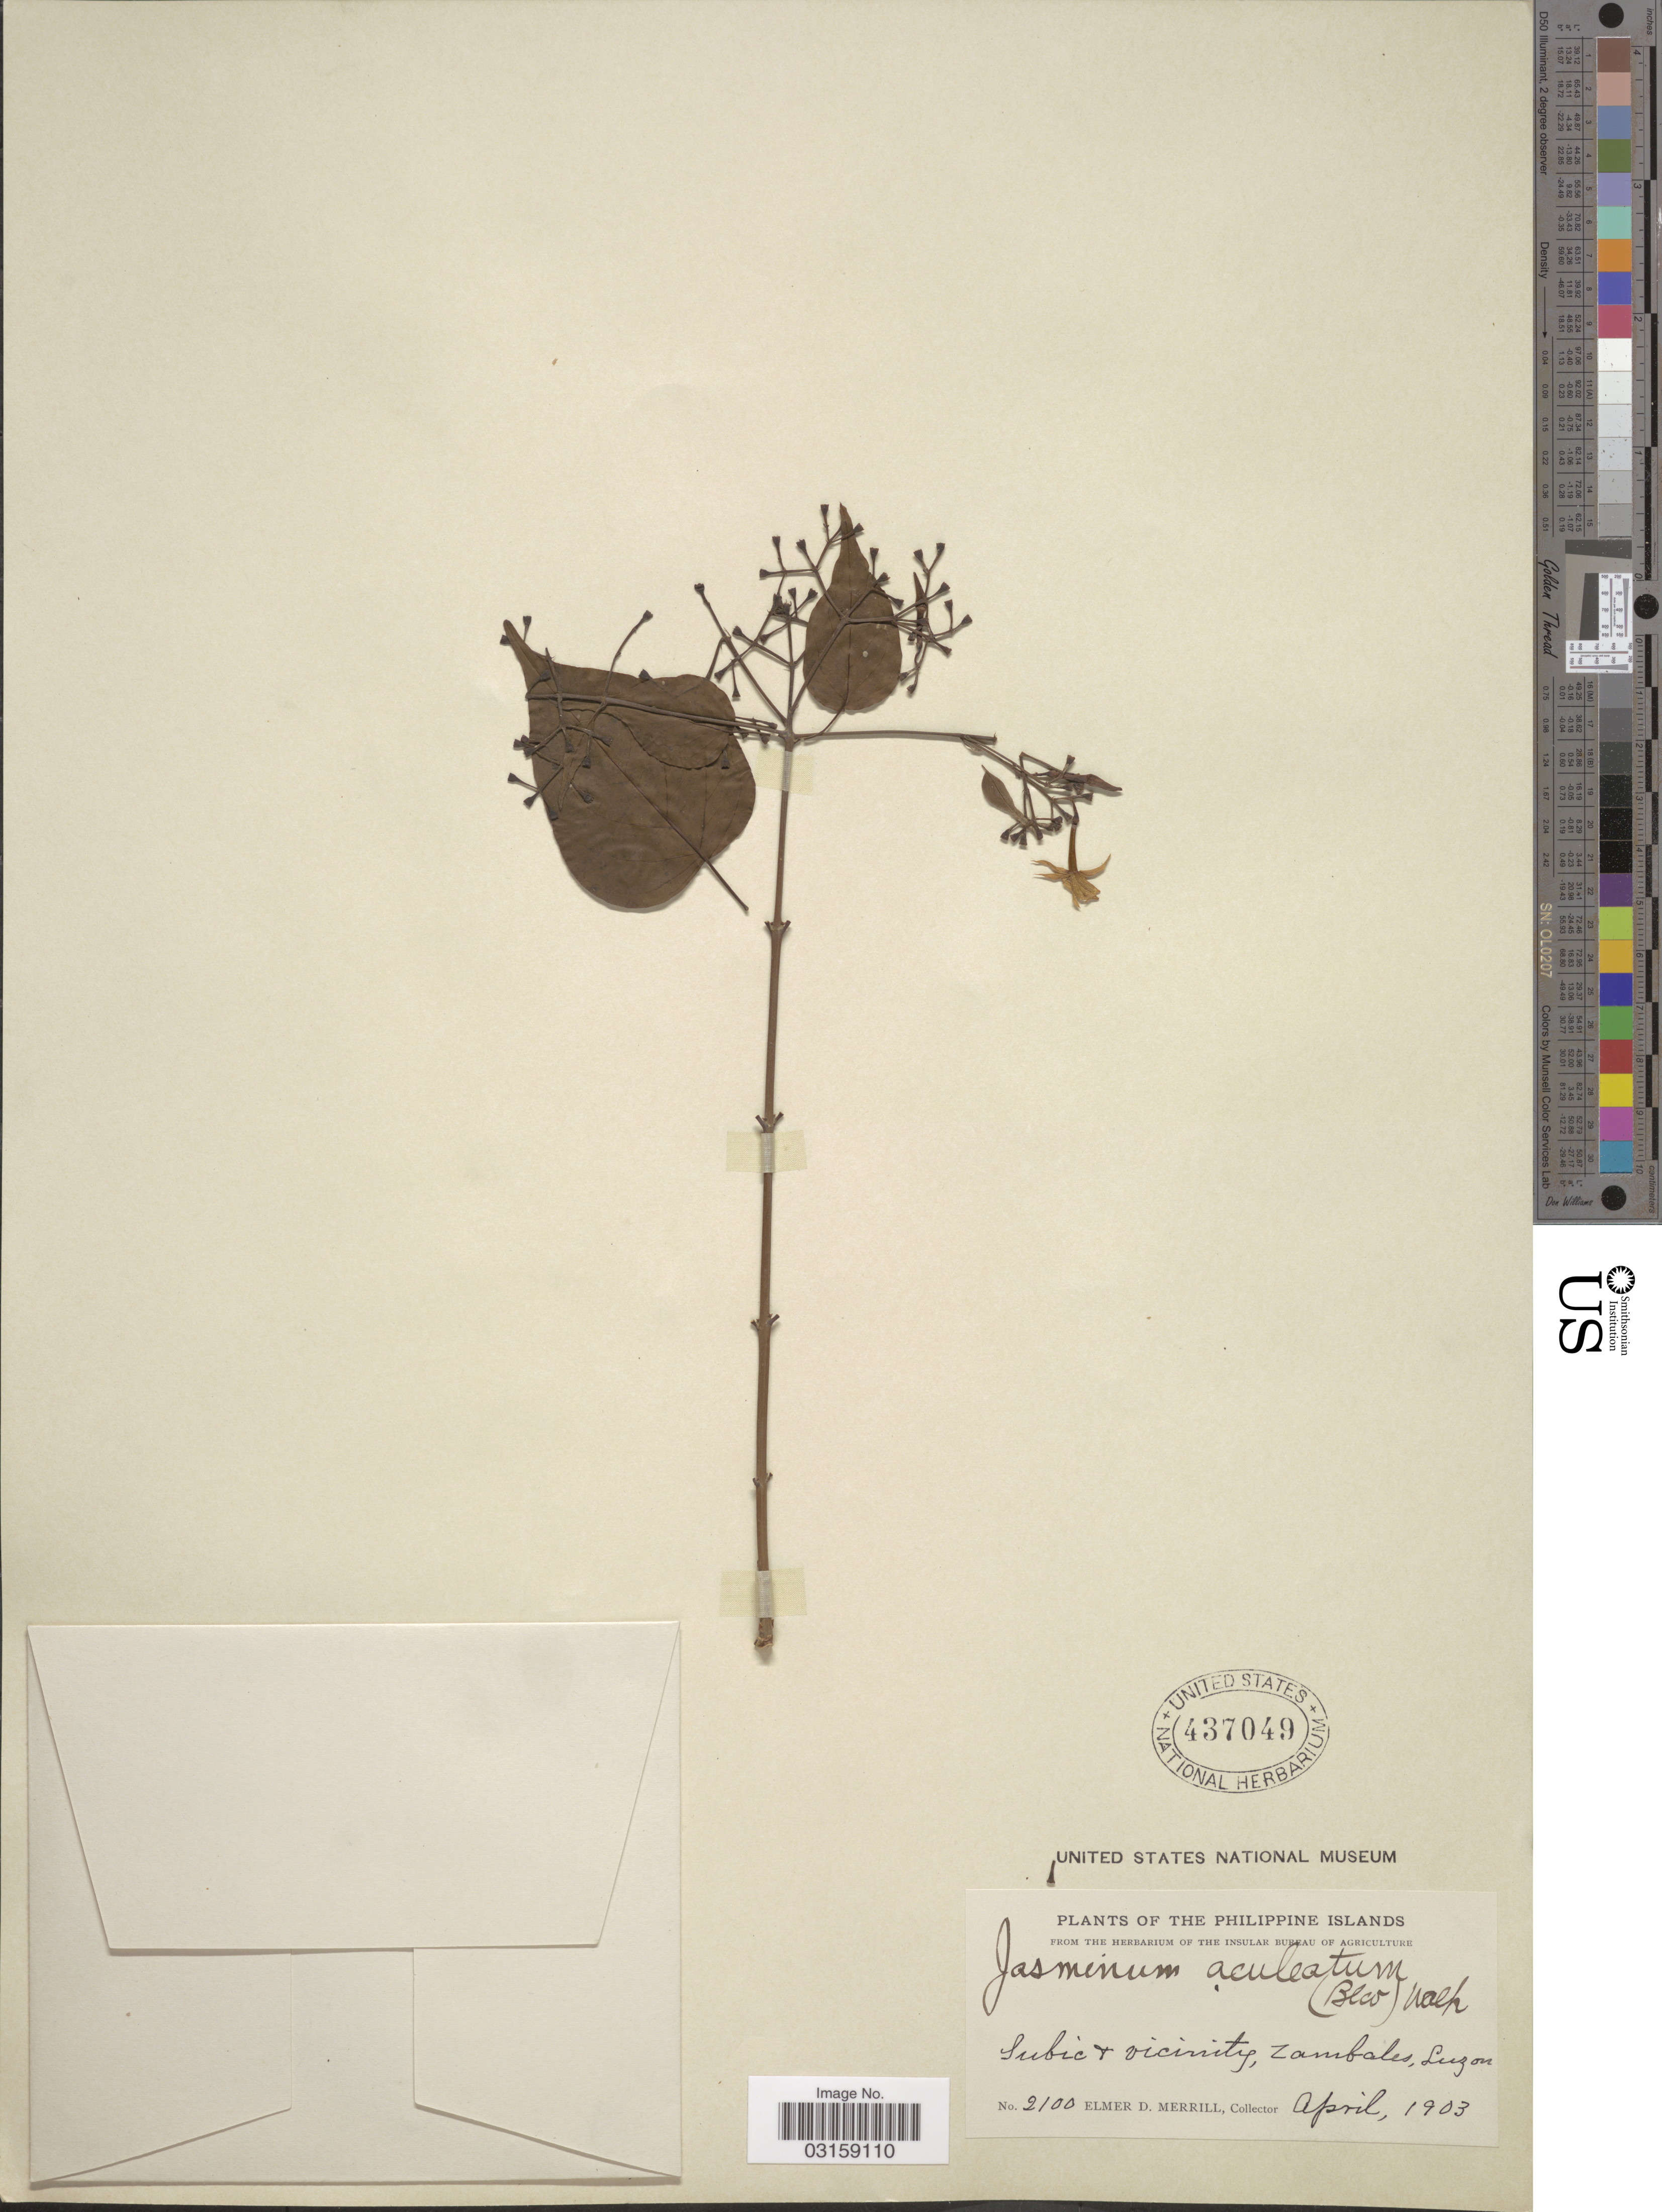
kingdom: Plantae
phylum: Tracheophyta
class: Magnoliopsida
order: Lamiales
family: Oleaceae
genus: Jasminum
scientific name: Jasminum aculeatum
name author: (Blanco) Walp. ex Hassk.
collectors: E. D. Merrill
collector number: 2100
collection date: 1903-04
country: Philippines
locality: Philippine Islands. Subic & vicinity, Zambales, Luzon.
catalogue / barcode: US 437049